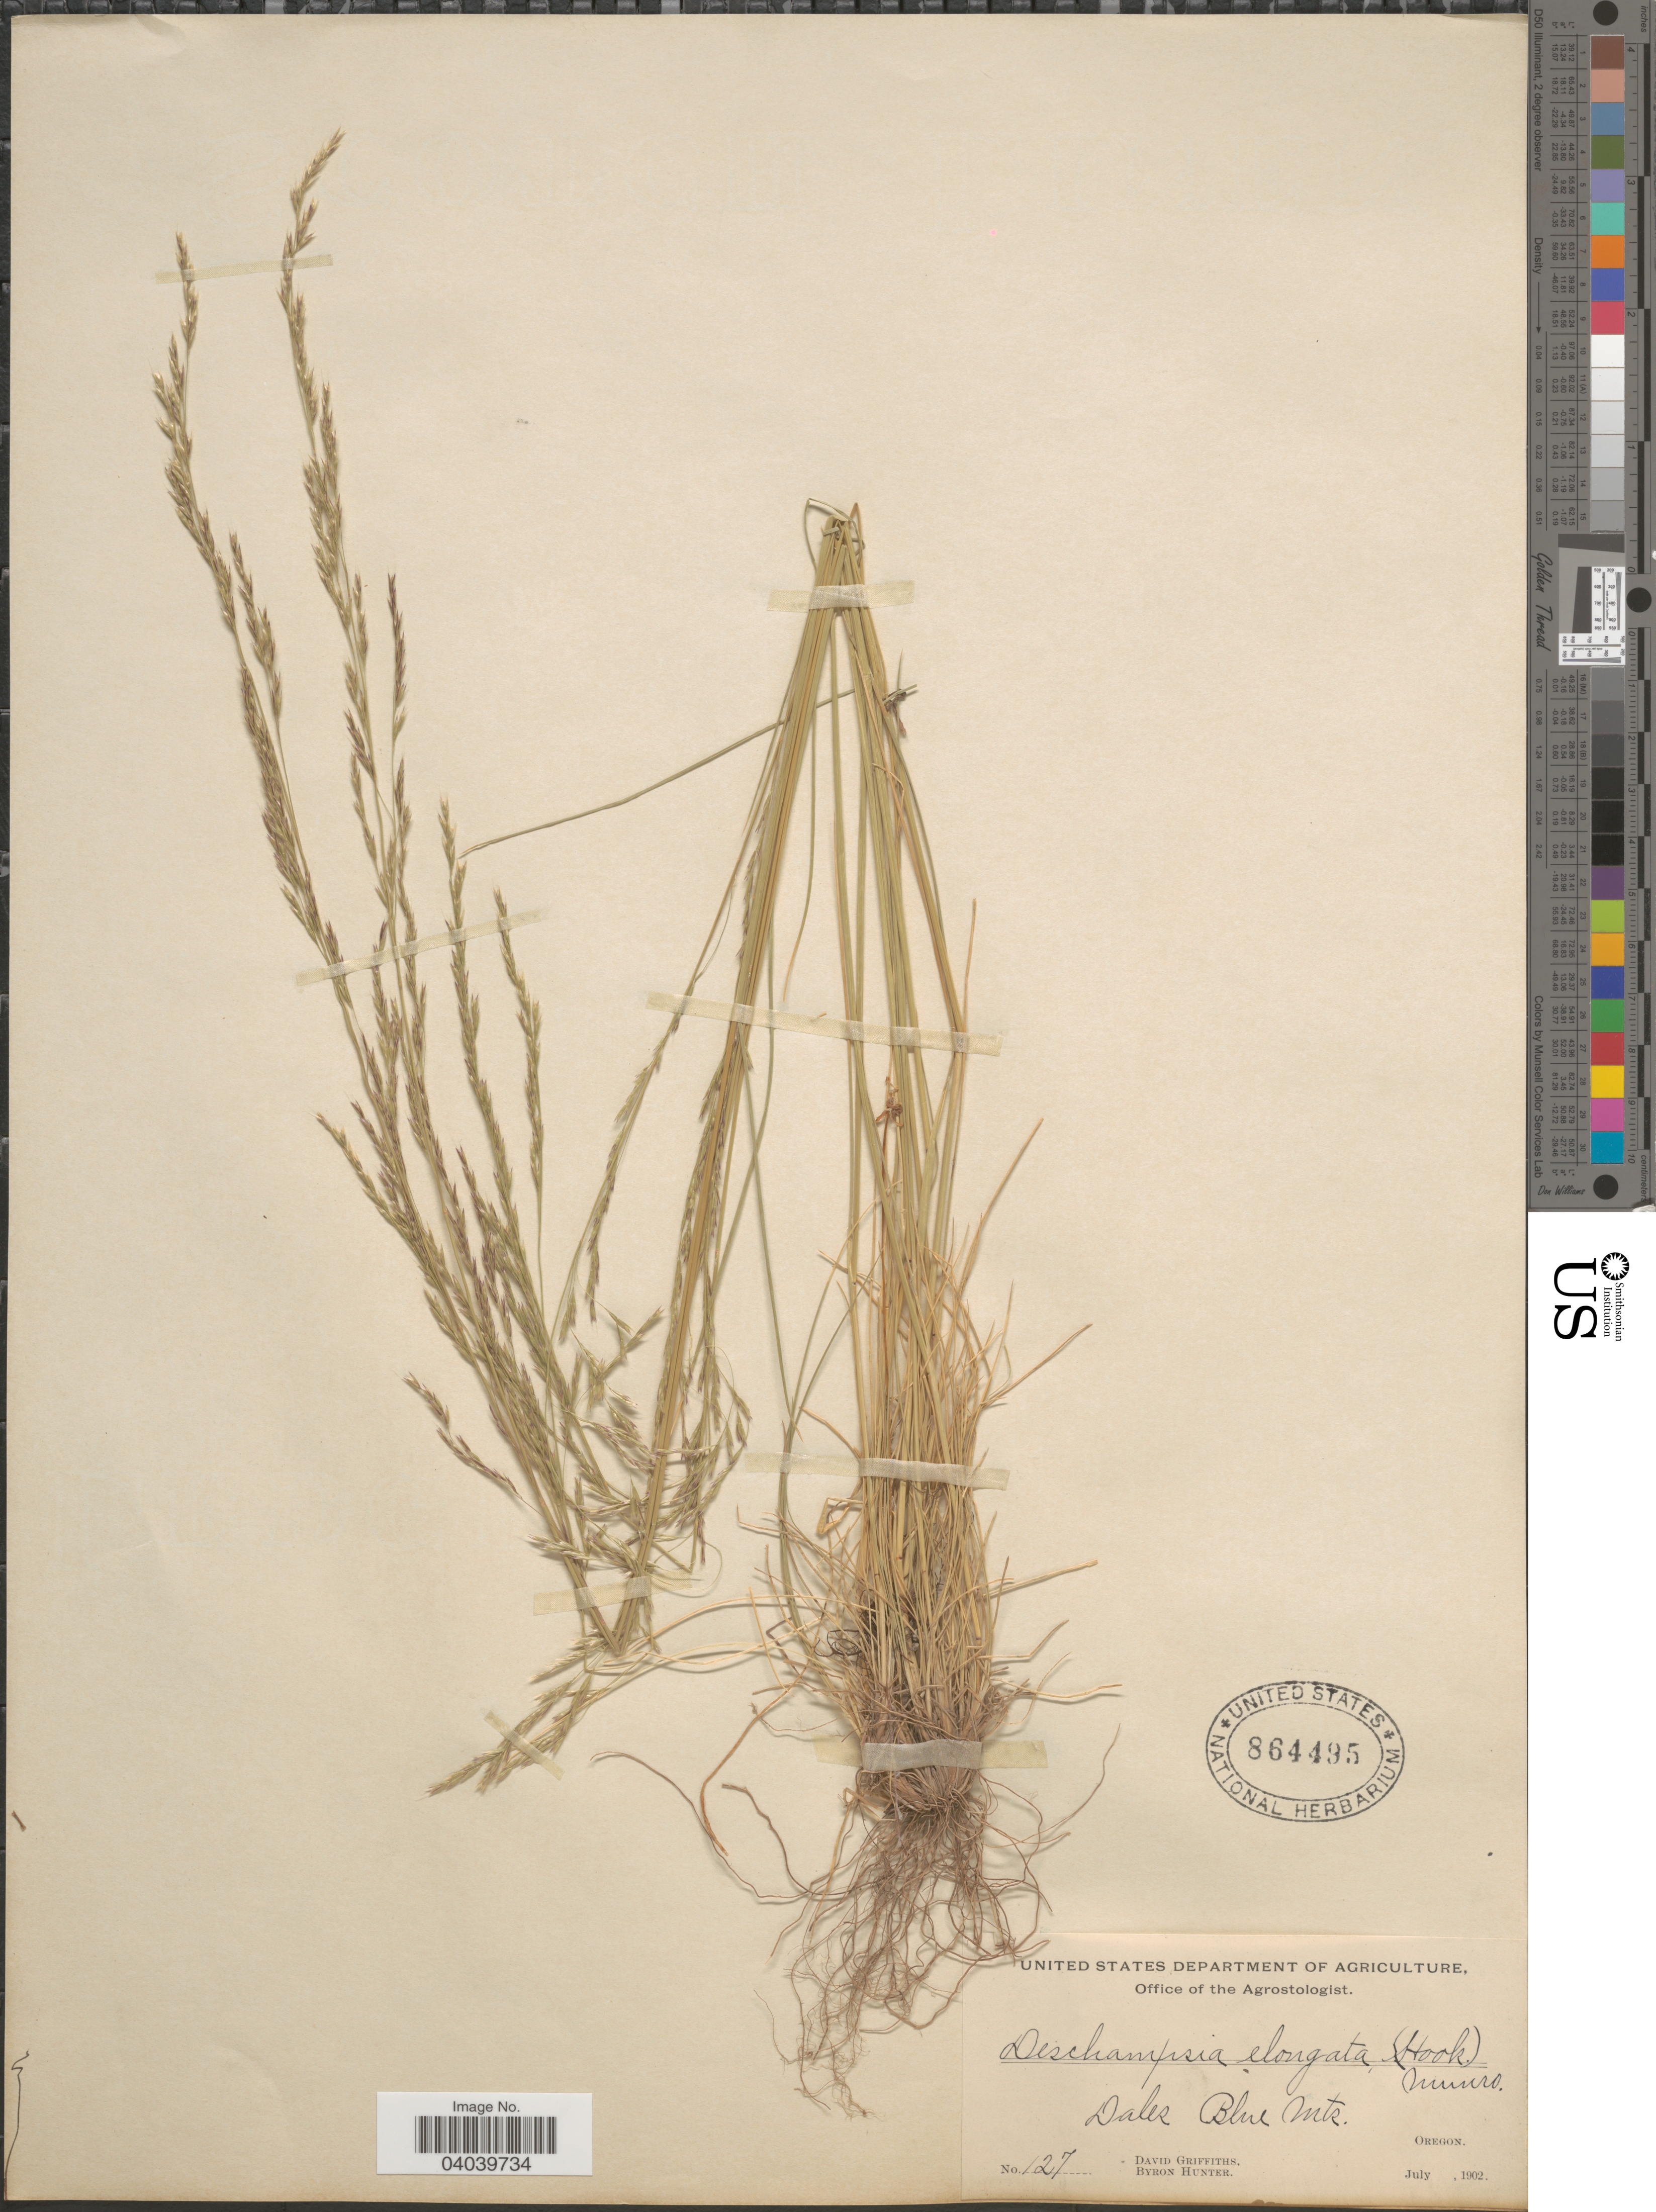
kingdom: Plantae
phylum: Tracheophyta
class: Liliopsida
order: Poales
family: Poaceae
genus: Deschampsia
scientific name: Deschampsia elongata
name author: (Hook.) Munro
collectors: D. Griffiths & B. Hunter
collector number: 127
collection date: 1902-07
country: United States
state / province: Oregon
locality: Dales Blue Mts.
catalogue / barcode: US 864495